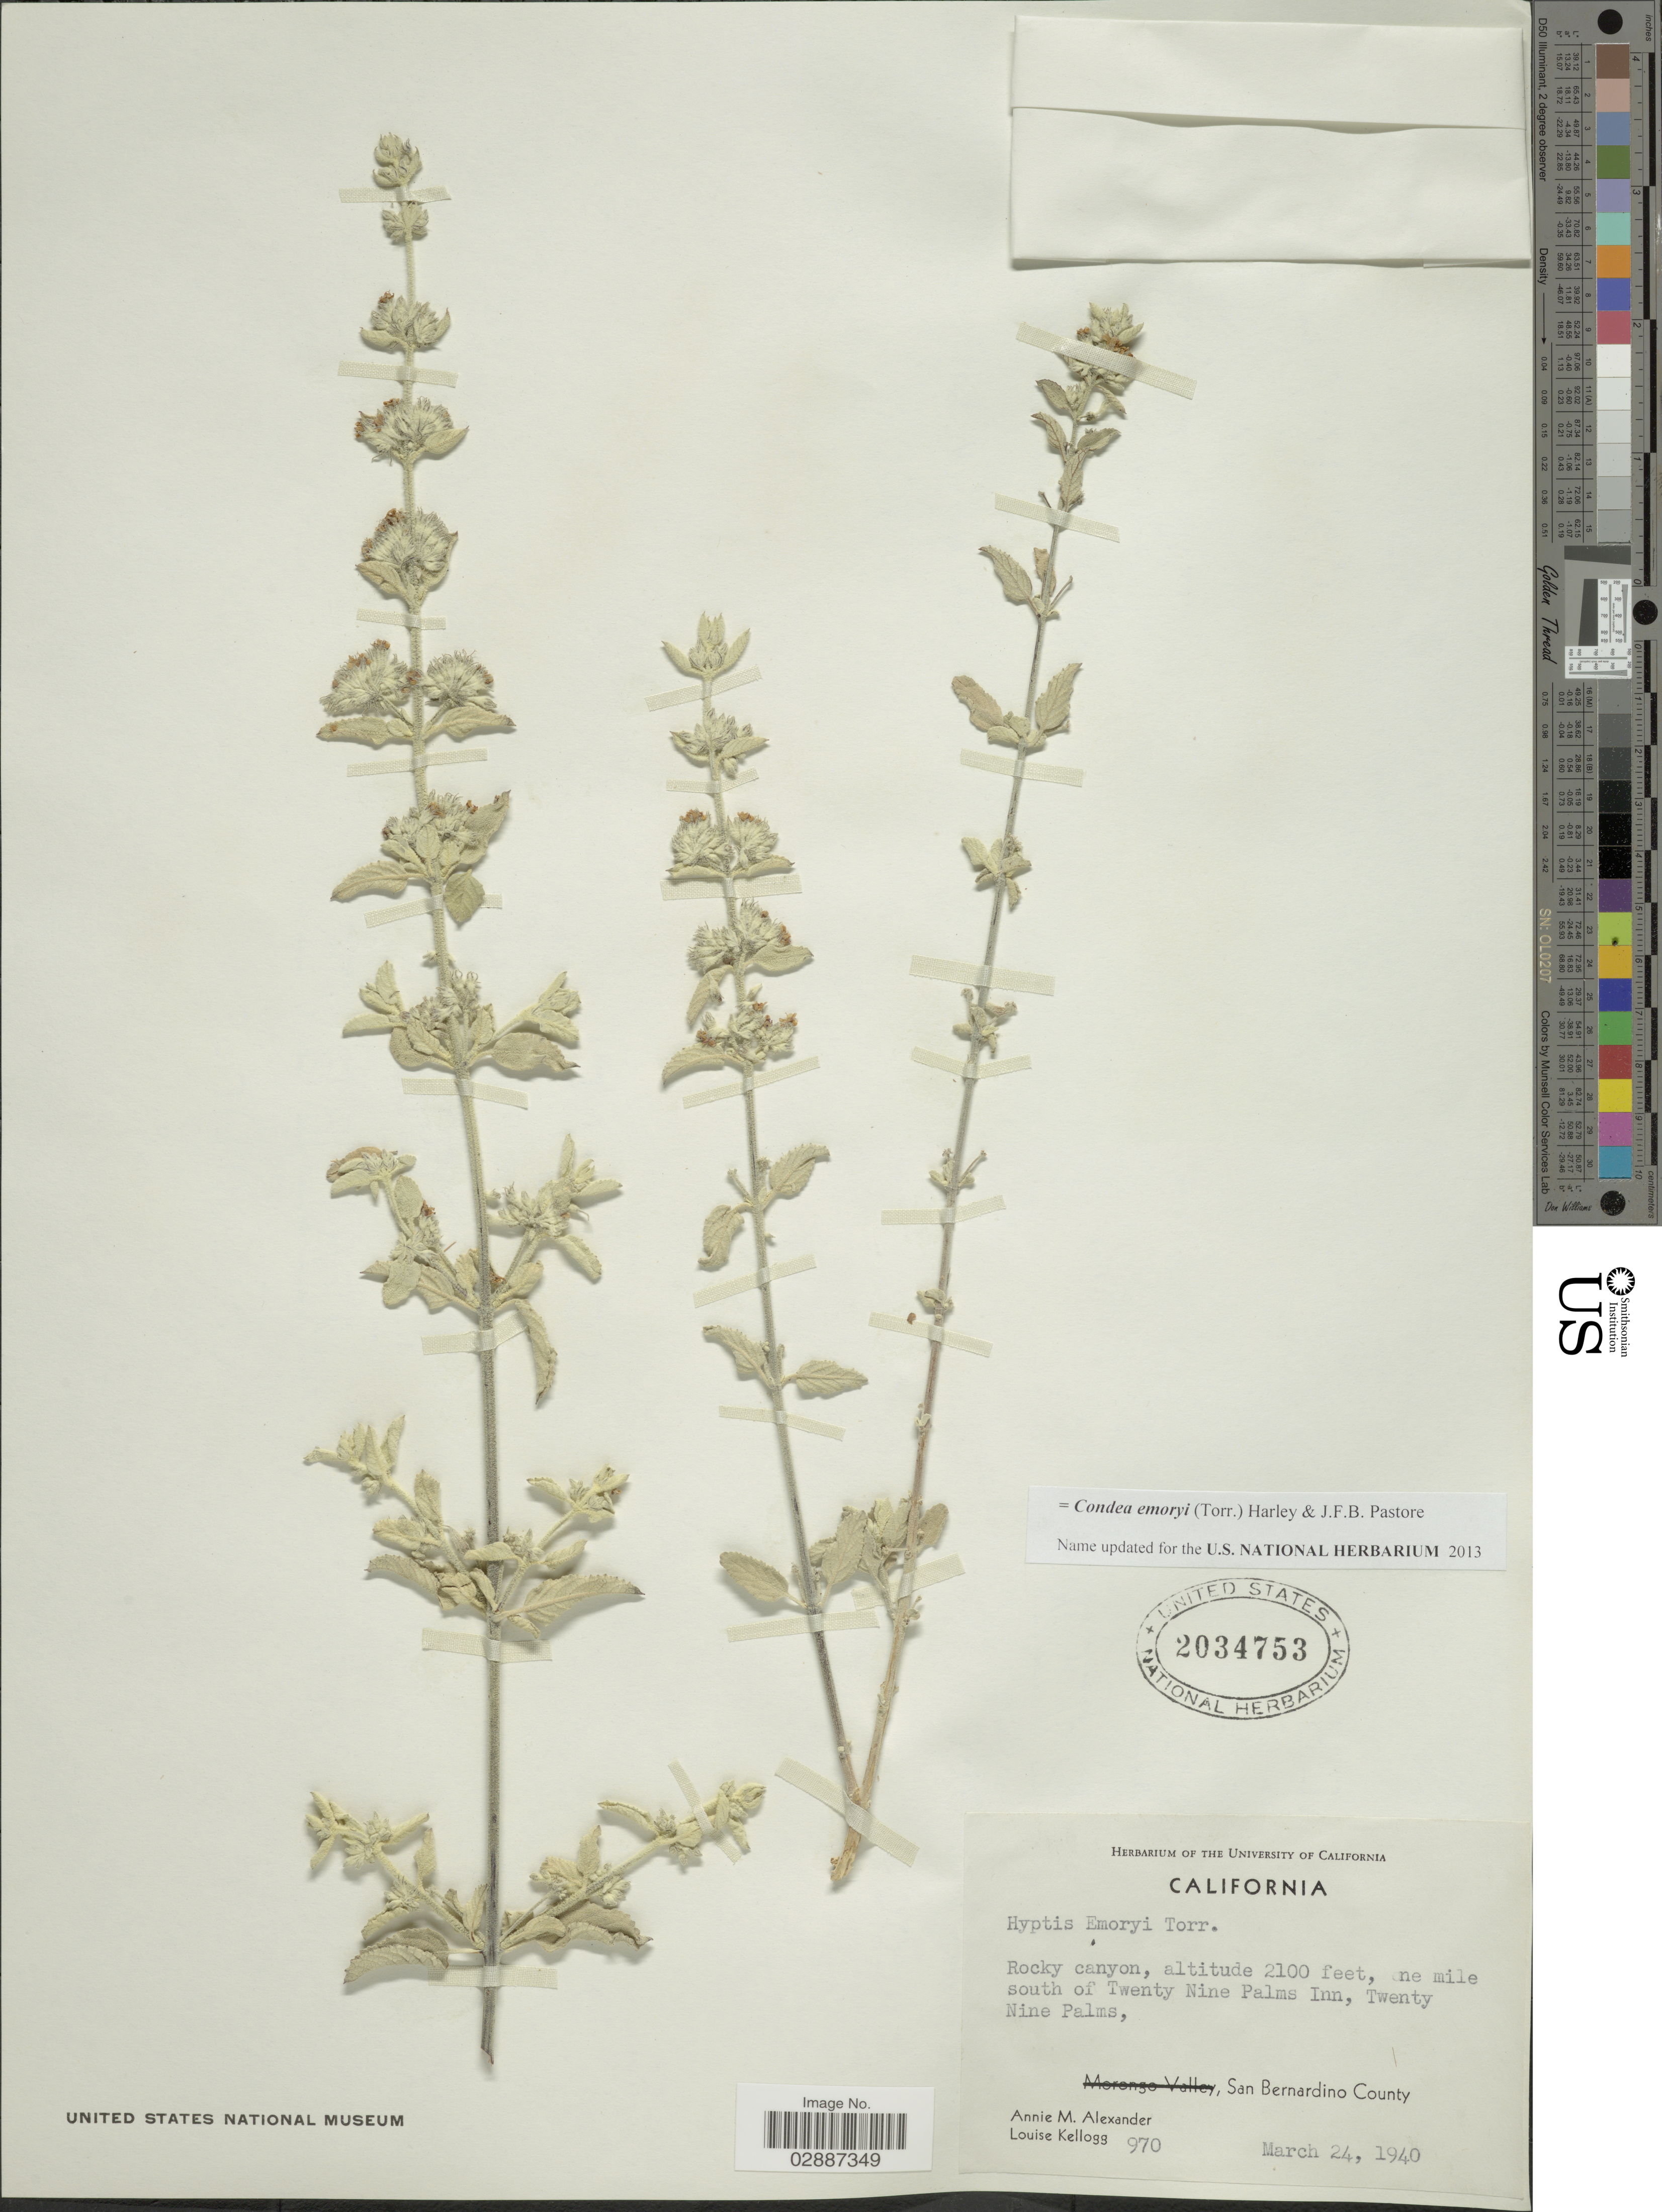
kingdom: Plantae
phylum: Tracheophyta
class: Magnoliopsida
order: Lamiales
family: Lamiaceae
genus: Condea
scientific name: Condea emoryi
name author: (Torr.) Harley & J.F.B. Pastore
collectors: A. M. Alexander & L. Kellog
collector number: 970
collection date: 1940-03-24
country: United States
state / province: California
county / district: San Bernardino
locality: Rocky canyon, one mile south of Twenty Nine Palms Inn, Twenty Nine Palms, San Bernardino County.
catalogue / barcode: US 2034753